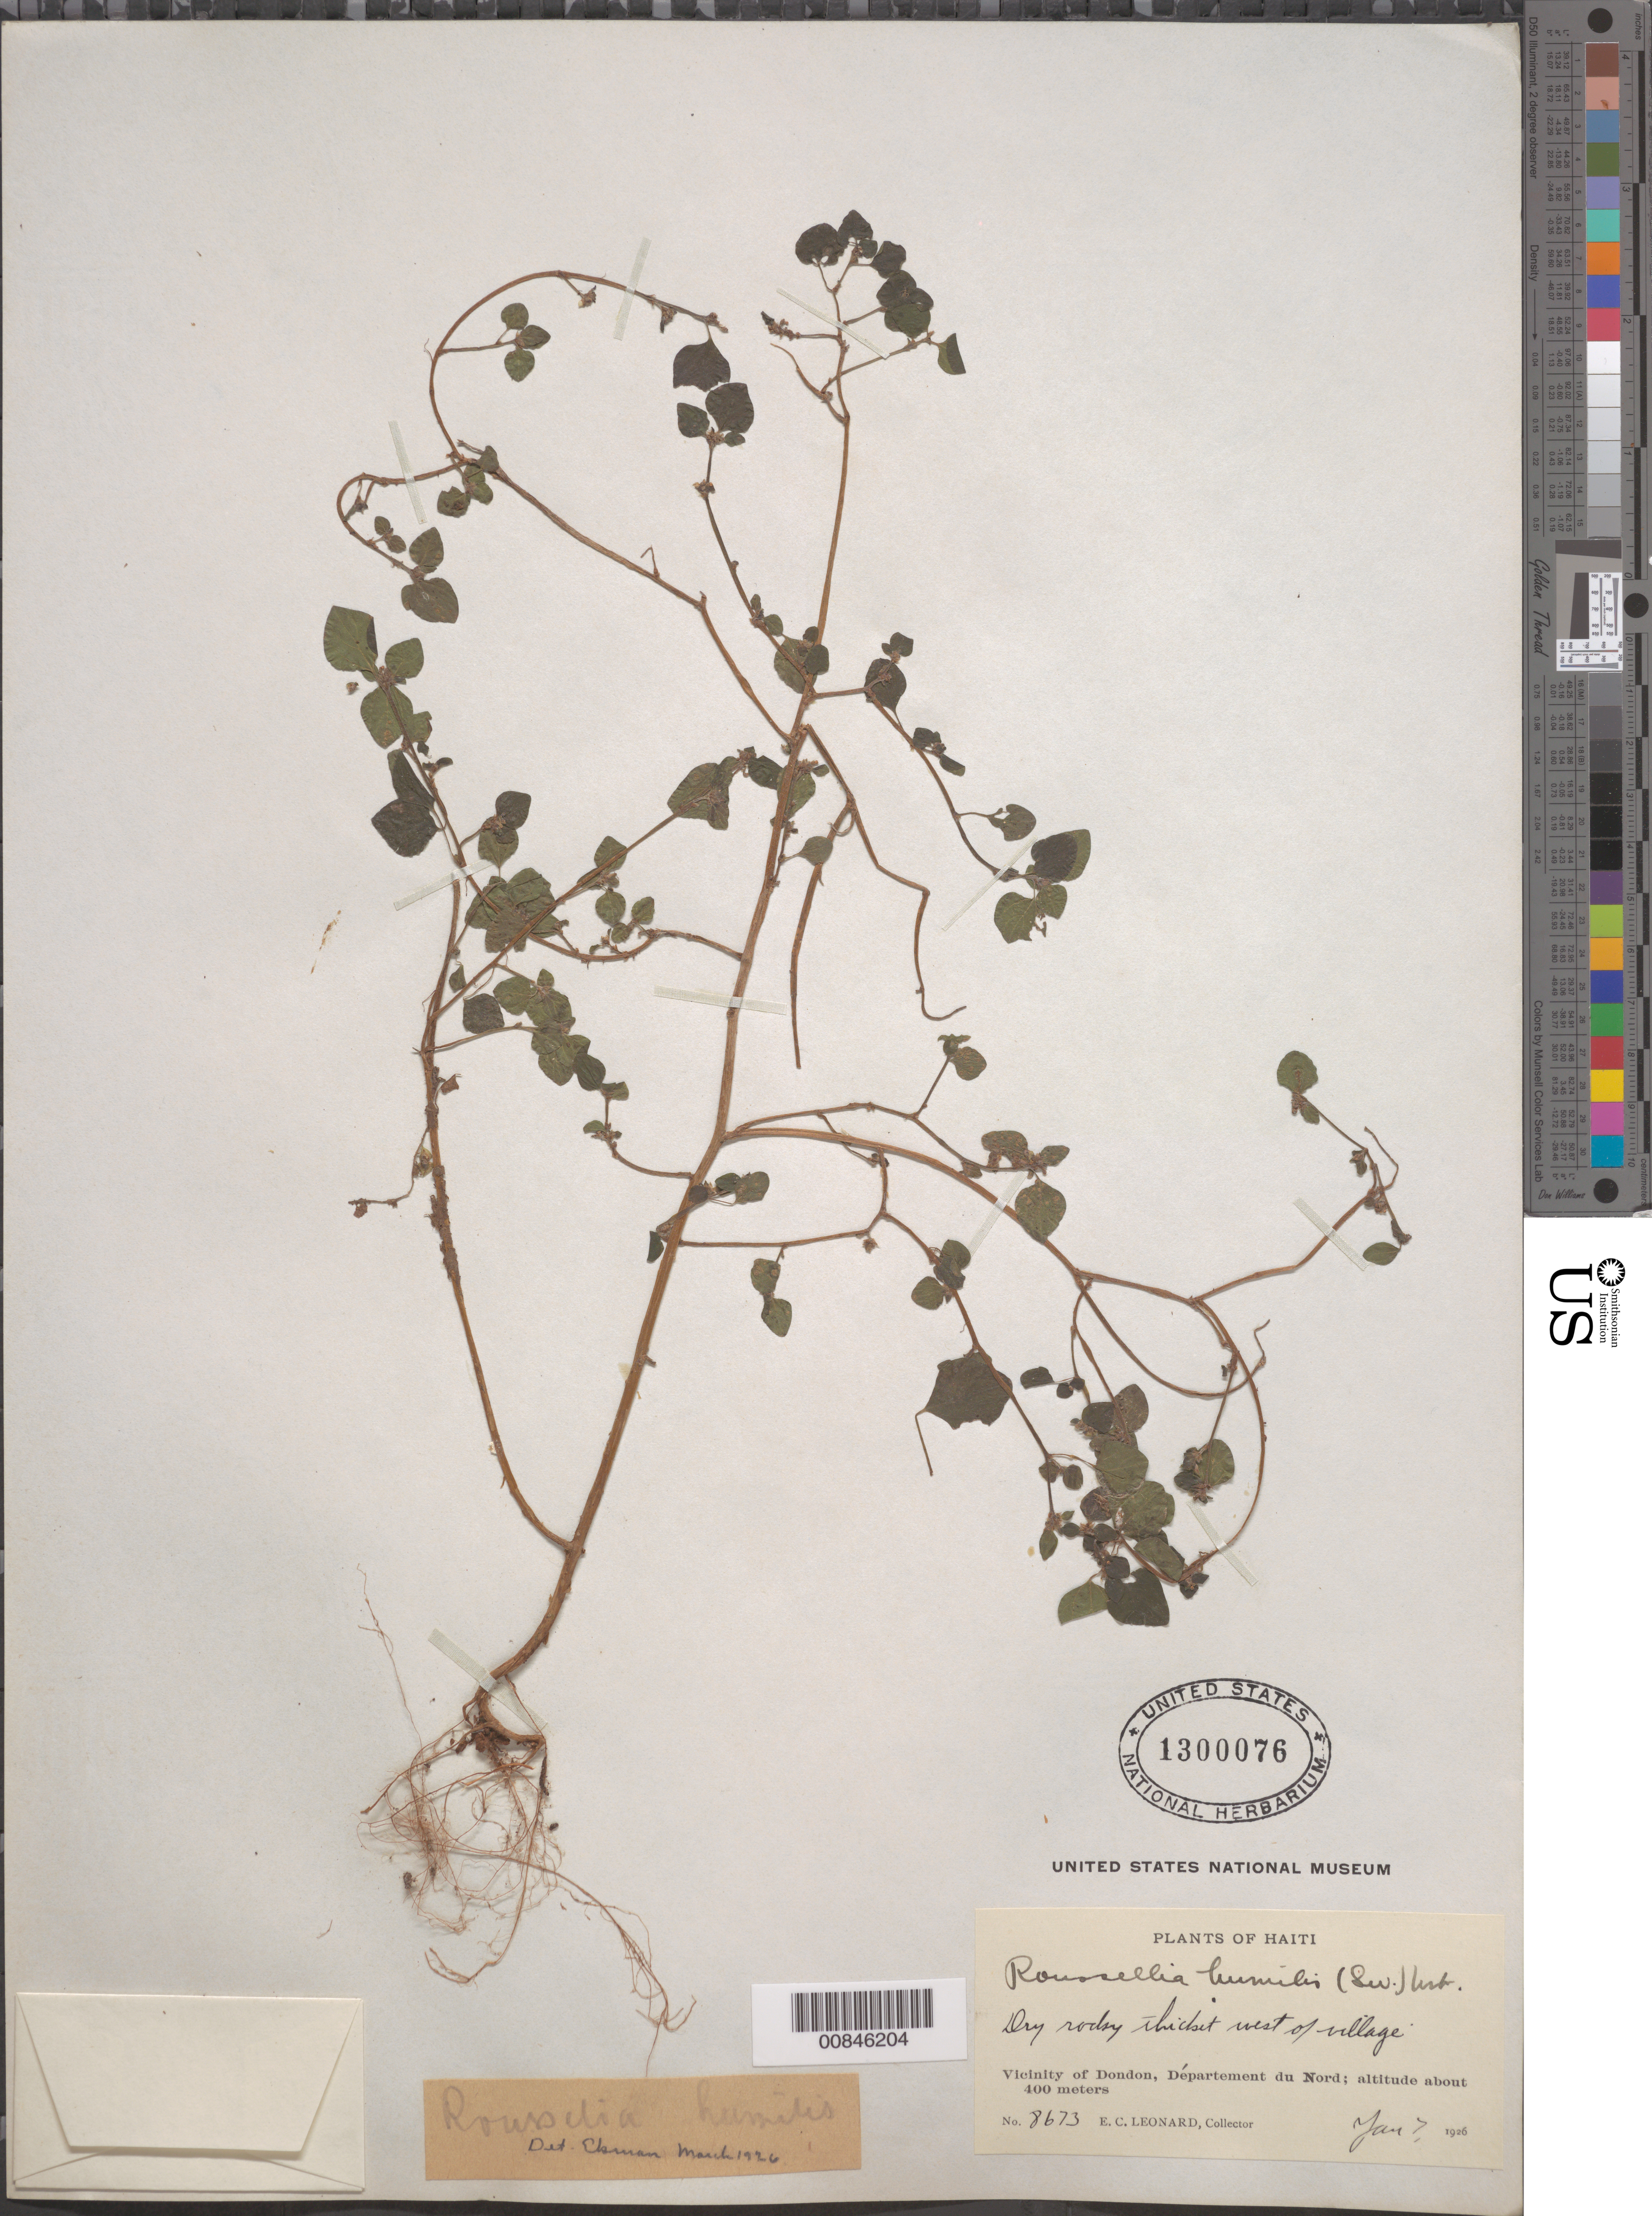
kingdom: Plantae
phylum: Tracheophyta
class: Magnoliopsida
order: Rosales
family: Urticaceae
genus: Rousselia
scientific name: Rousselia humilis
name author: (Sw.) Urb.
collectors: E. C. Leonard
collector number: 8673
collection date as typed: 07 Jan 1926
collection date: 1926-01-07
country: Haiti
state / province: Nord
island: Hispaniola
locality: Vicinity of Dondon. West of village.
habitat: Dry rocky thicket.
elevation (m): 400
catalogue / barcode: US 1300076